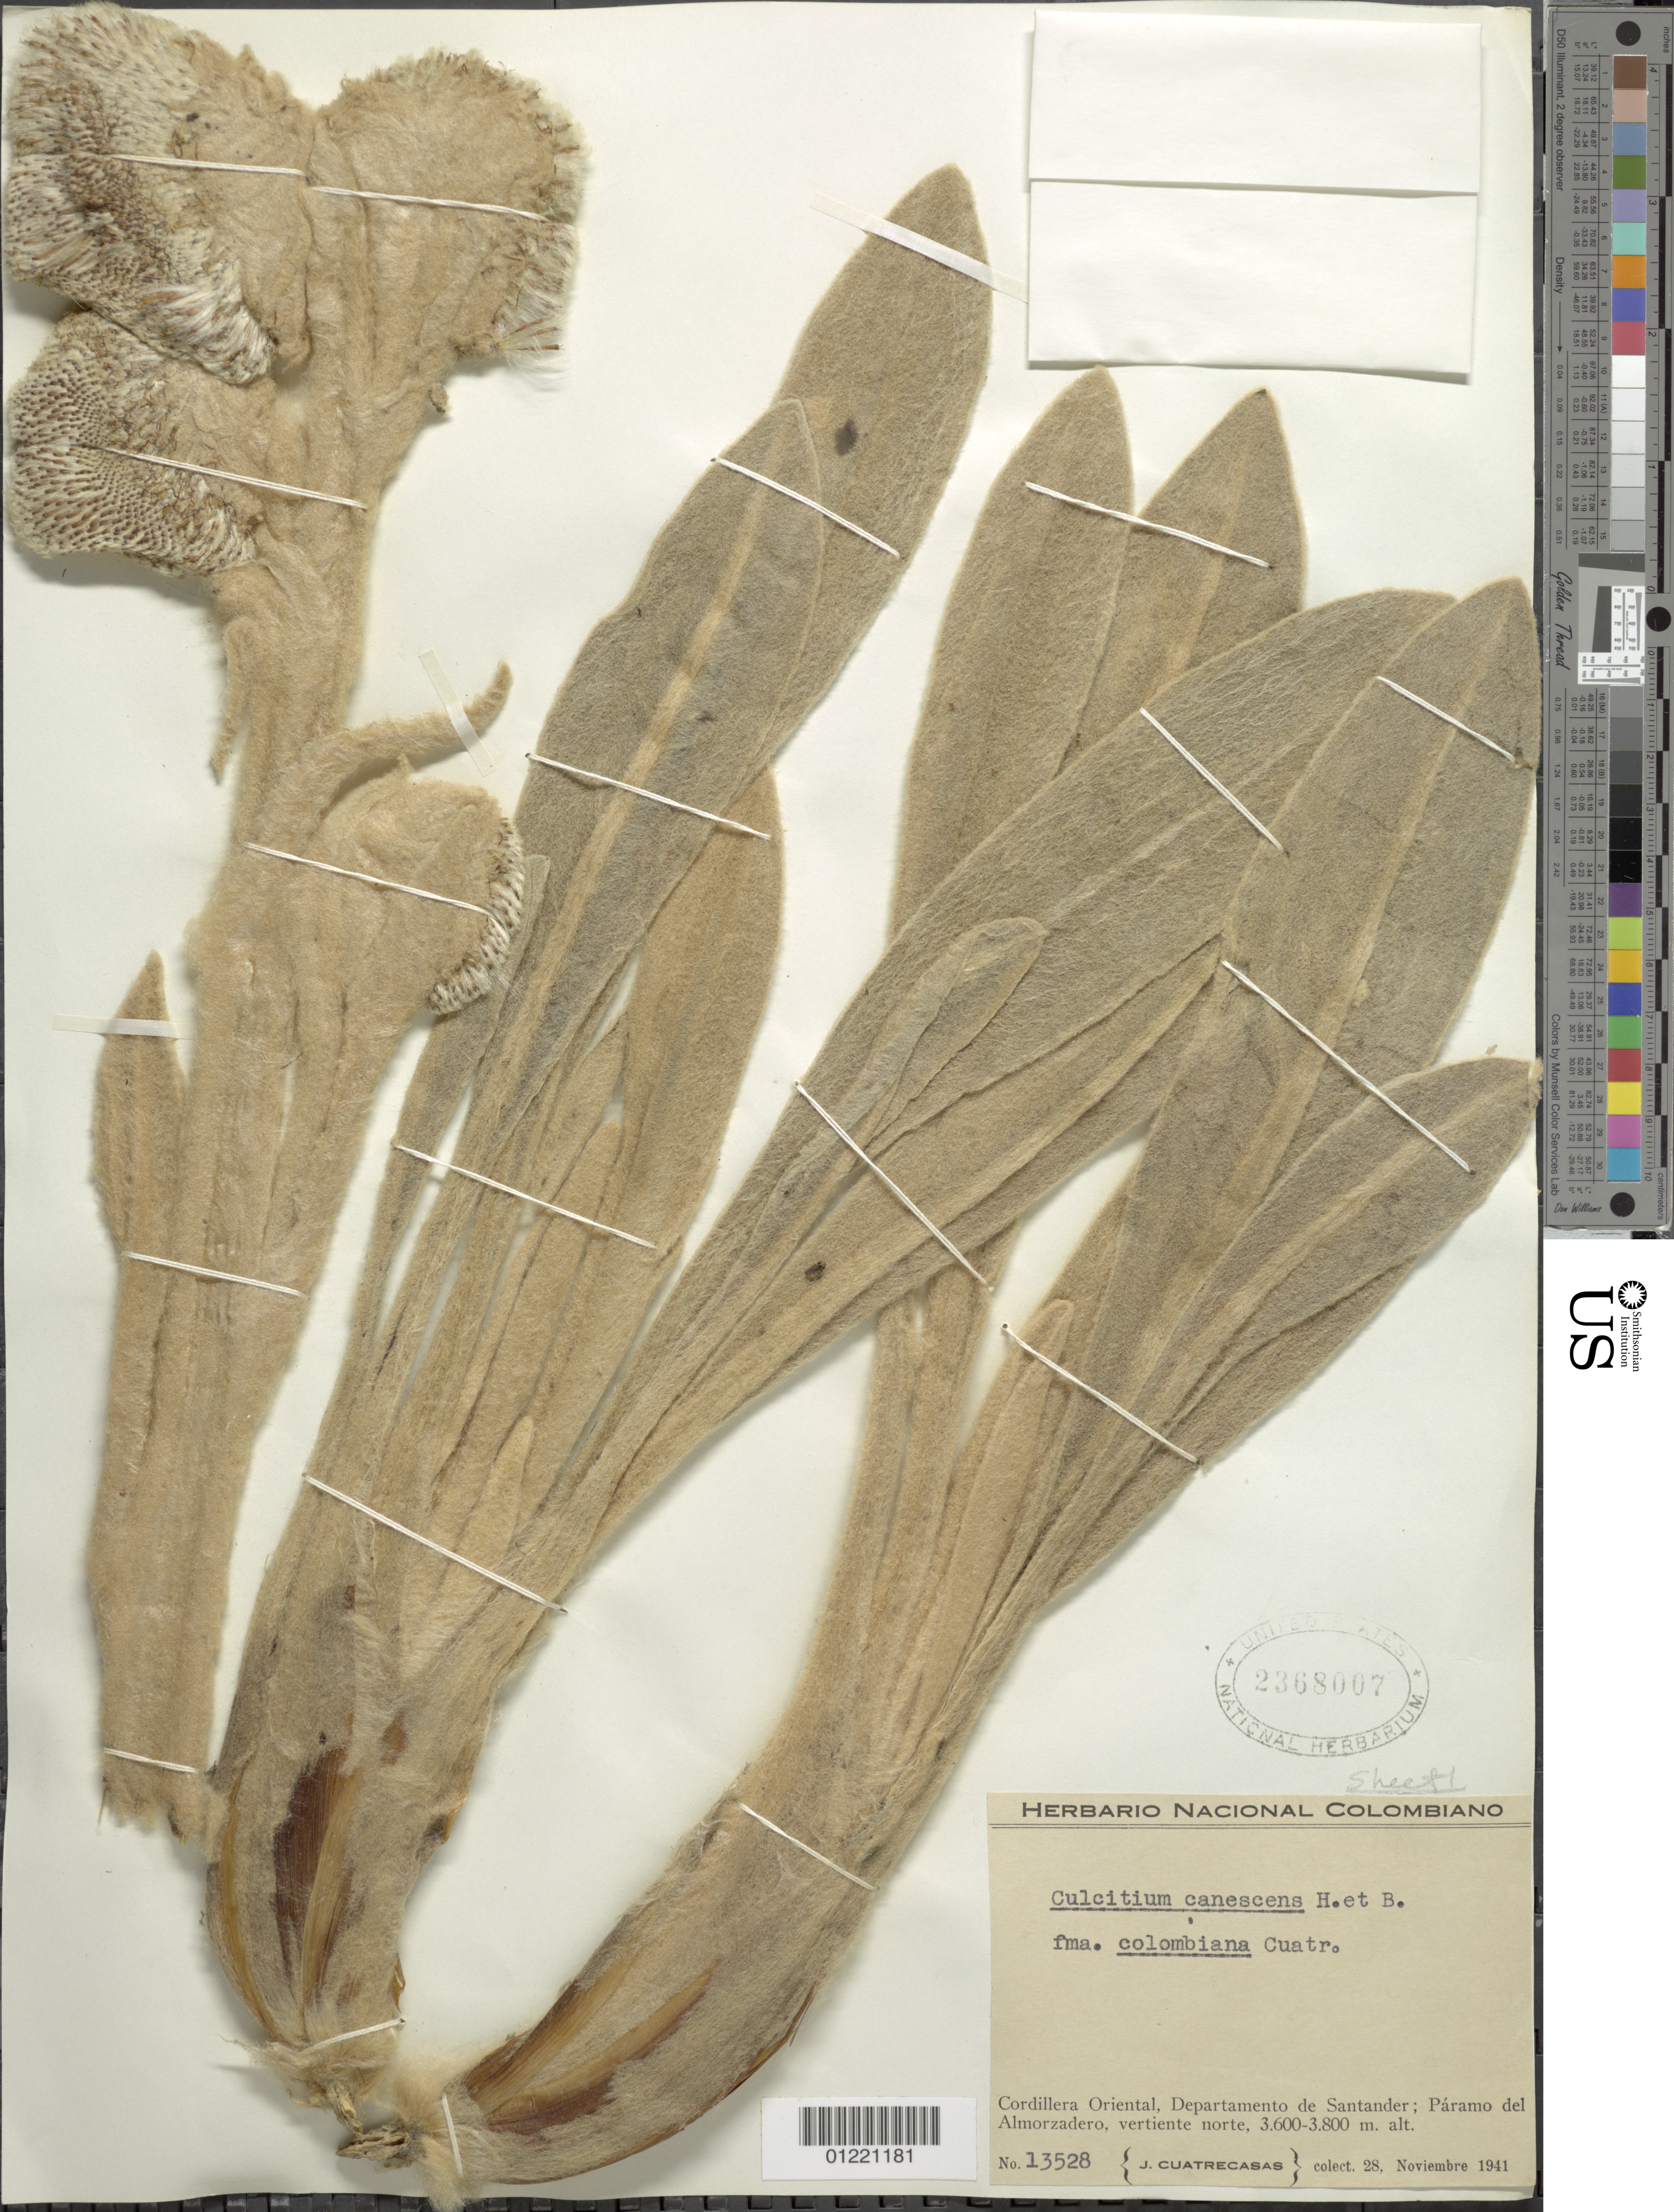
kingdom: Plantae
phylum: Tracheophyta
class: Magnoliopsida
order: Asterales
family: Asteraceae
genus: Senecio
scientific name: Senecio canescens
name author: (Bonpl.) Cuatrec.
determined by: Salomon, Luciana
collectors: J. Cuatrecasas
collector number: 13528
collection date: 1941-11-28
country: Colombia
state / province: Santander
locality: Cordillera Oriental, Páramo del Almorzadero, vertiente norte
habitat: paramo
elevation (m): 3600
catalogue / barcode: US 2368007